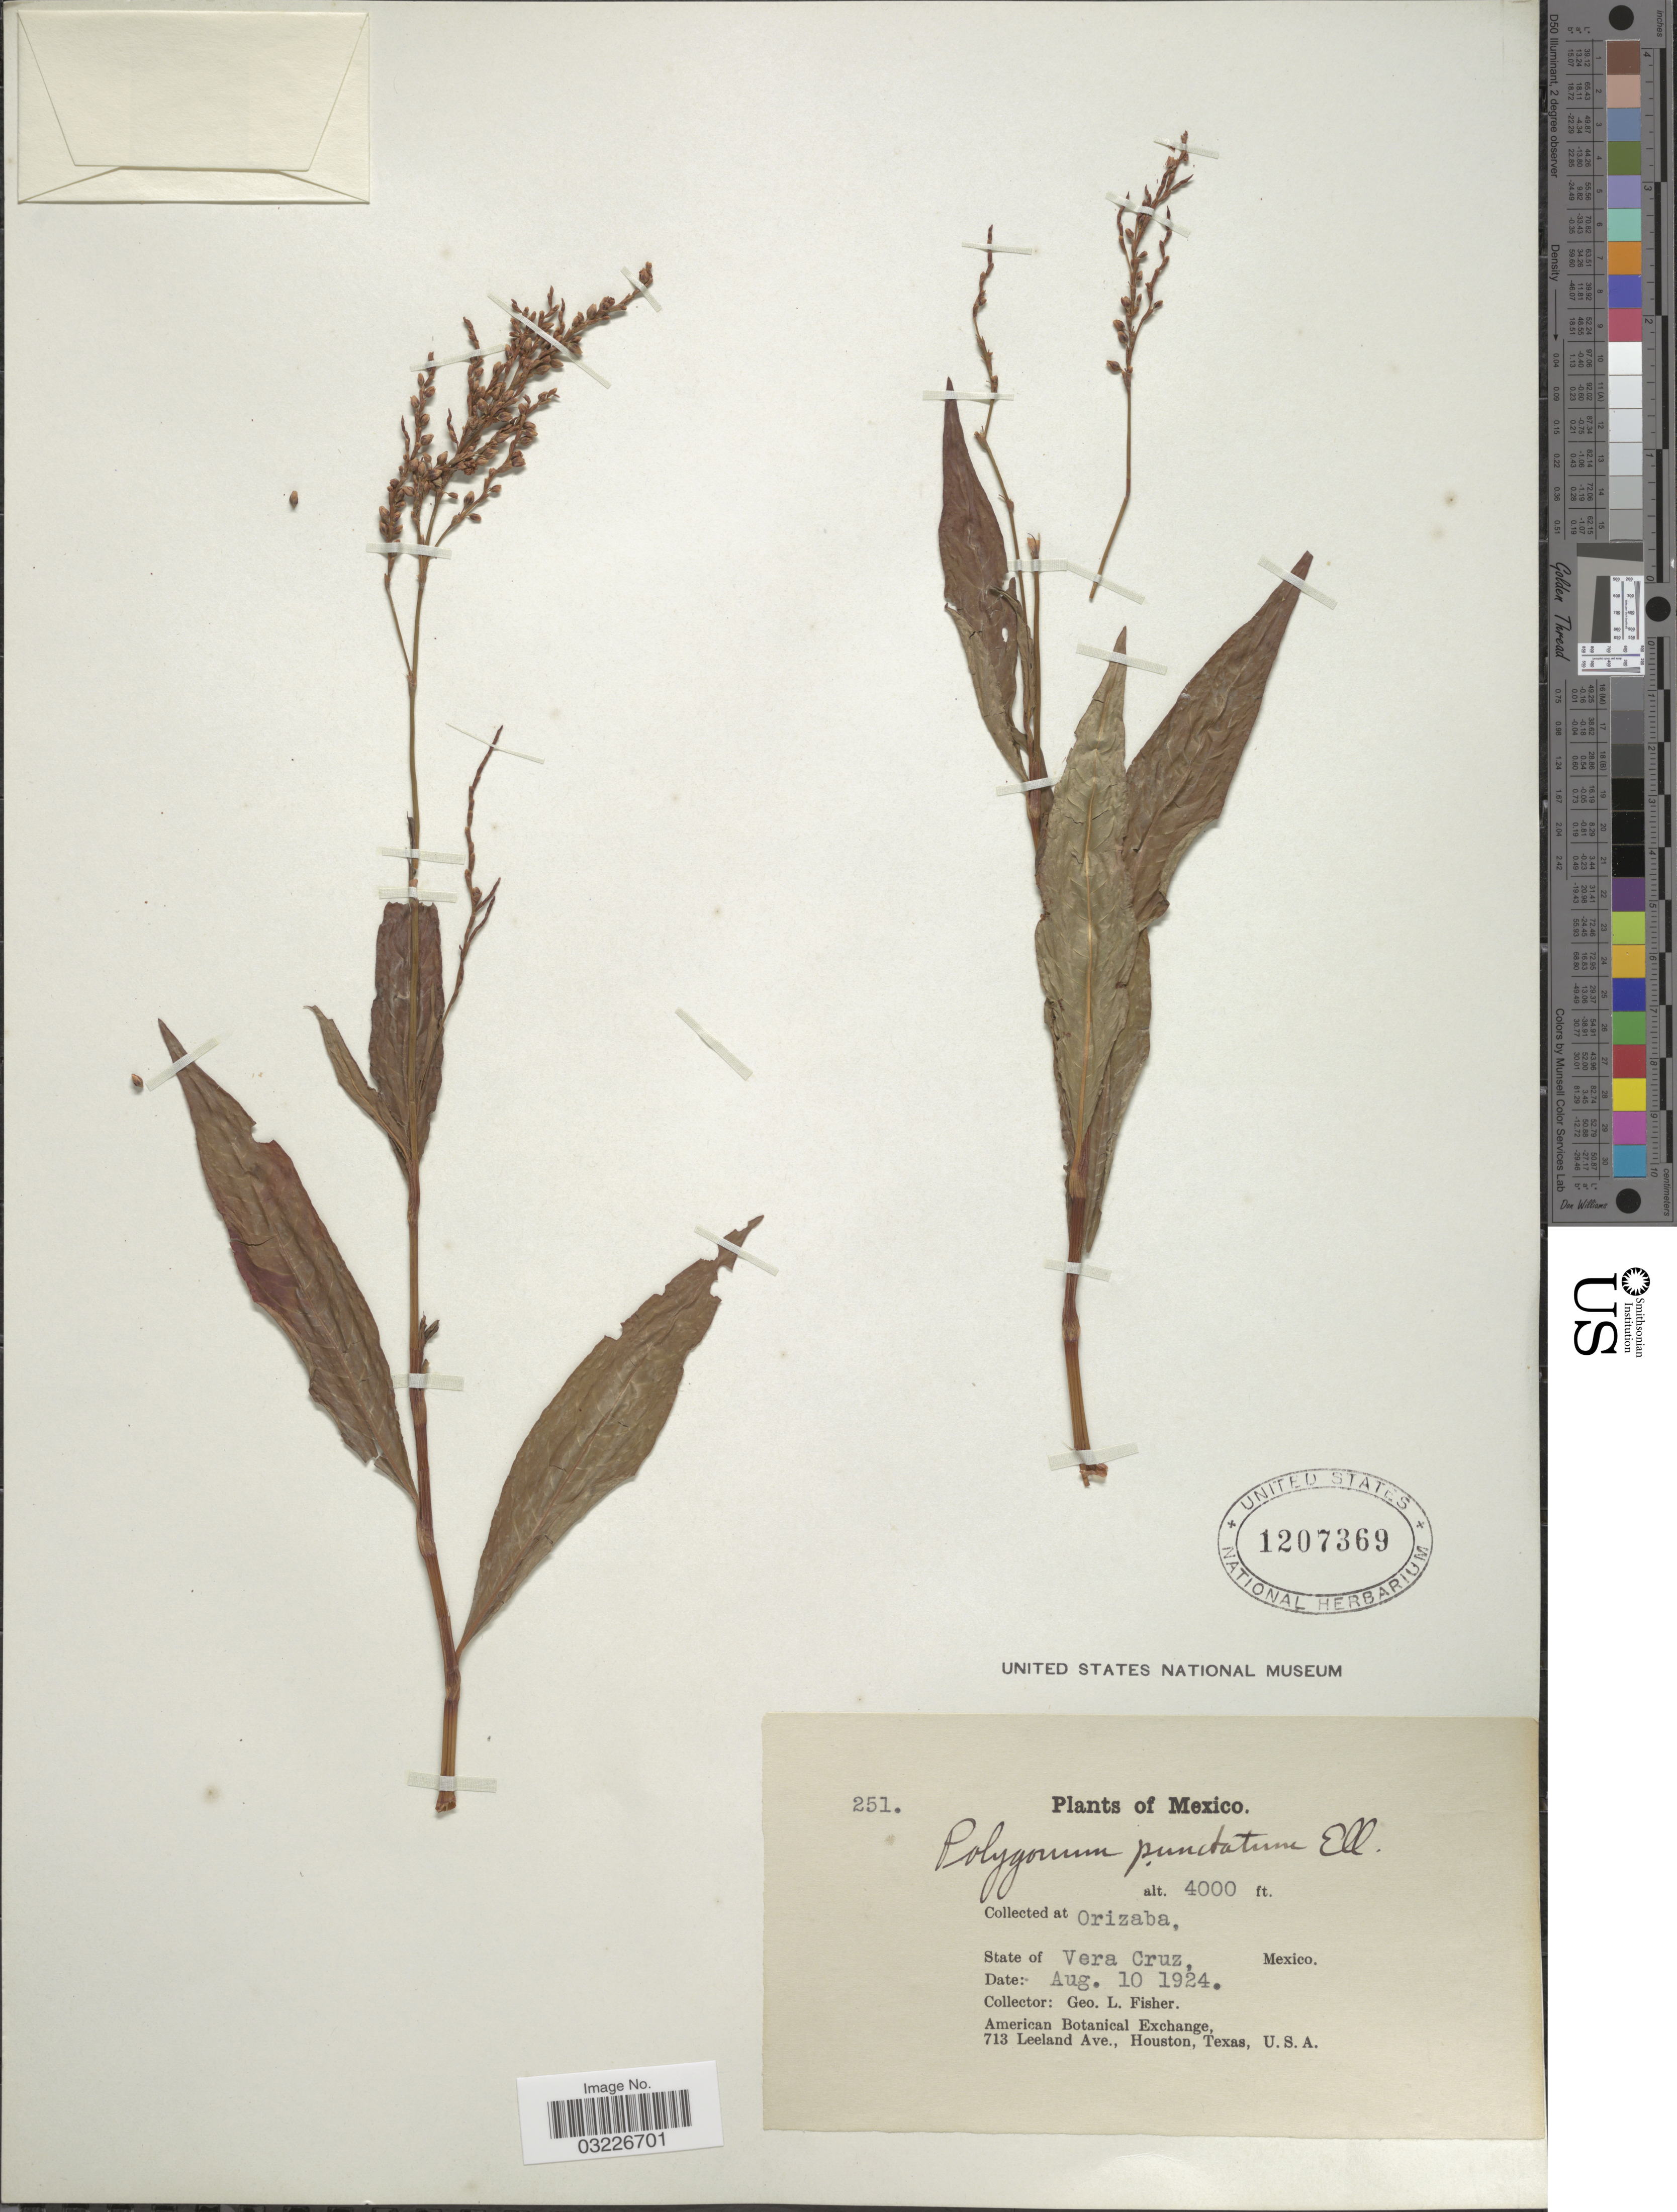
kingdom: Plantae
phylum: Tracheophyta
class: Magnoliopsida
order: Caryophyllales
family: Polygonaceae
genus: Persicaria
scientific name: Persicaria punctata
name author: (Elliott) Small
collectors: G. L. Fisher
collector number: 251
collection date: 1924-08-10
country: Mexico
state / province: Veracruz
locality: Orizaba, Vera Cruz.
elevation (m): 1219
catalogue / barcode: US 1207369